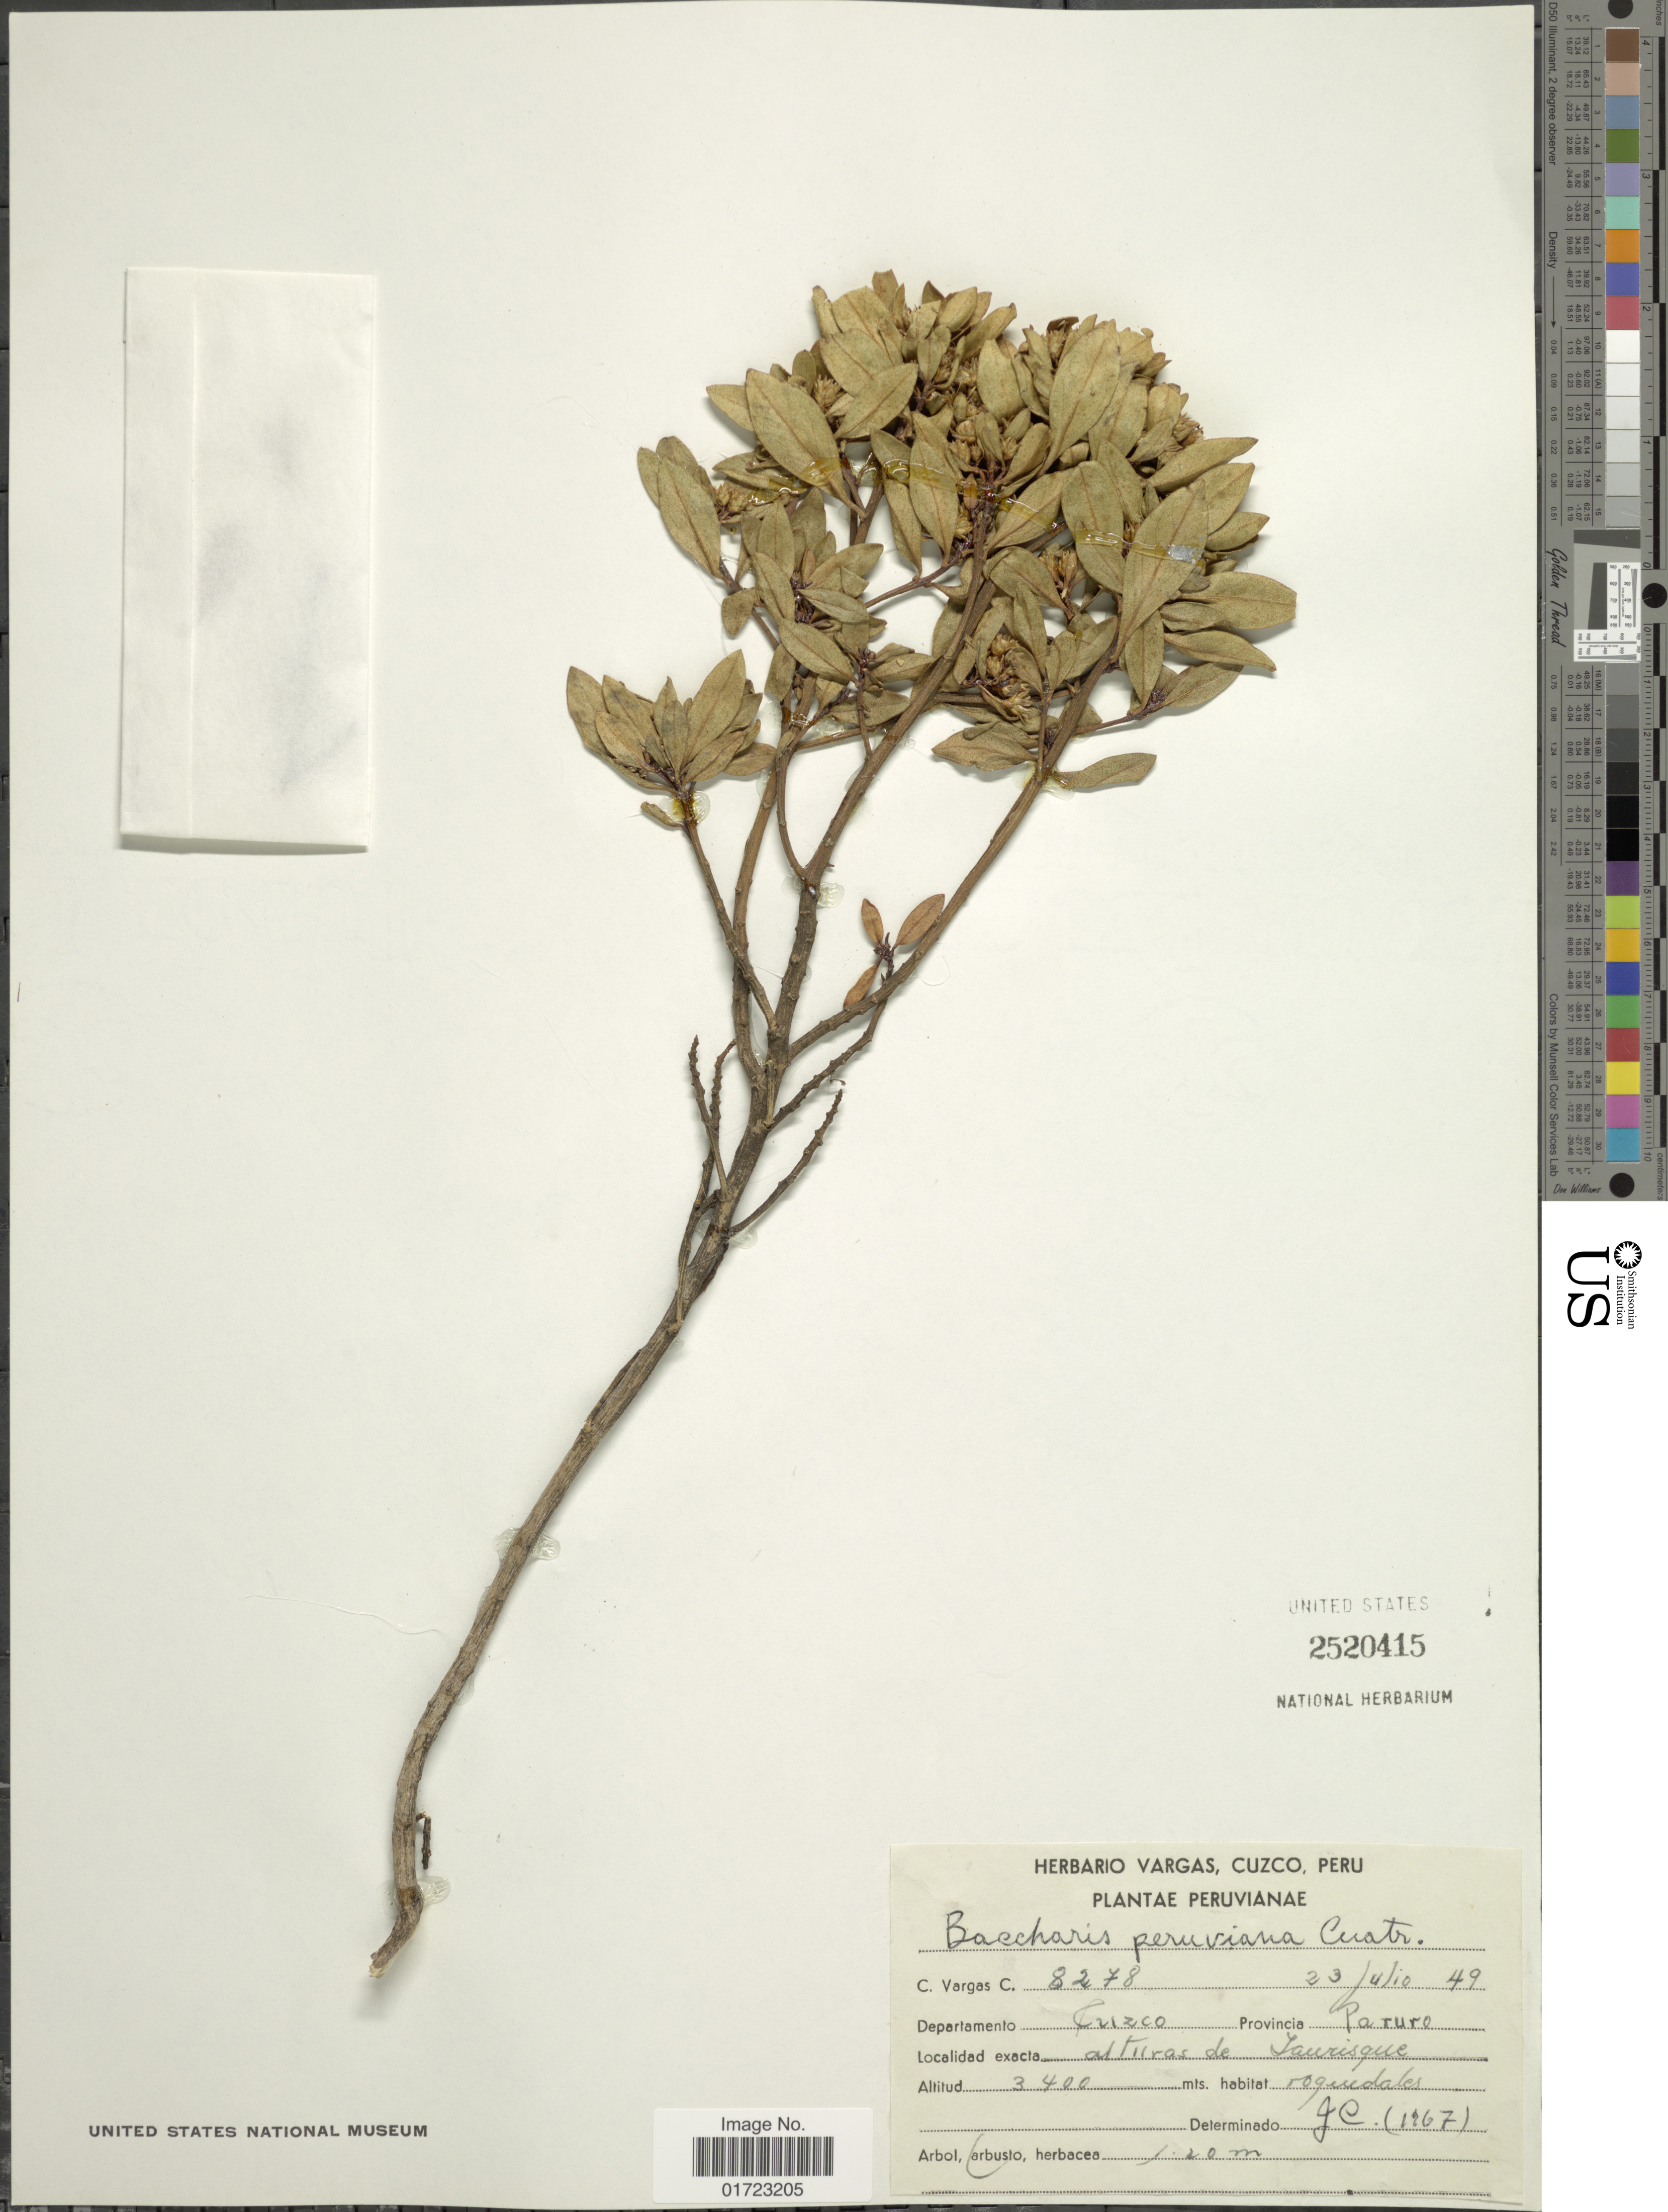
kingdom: Plantae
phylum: Tracheophyta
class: Magnoliopsida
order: Asterales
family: Asteraceae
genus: Baccharis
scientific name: Baccharis peruviana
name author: Cuatrec.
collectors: C. Vargas Calderón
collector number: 8278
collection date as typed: Transcribed d/m/y: 23/7/49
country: Peru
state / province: Cusco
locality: Provincia paruro. Alturas de taurisque.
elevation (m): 3400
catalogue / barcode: US 2520415